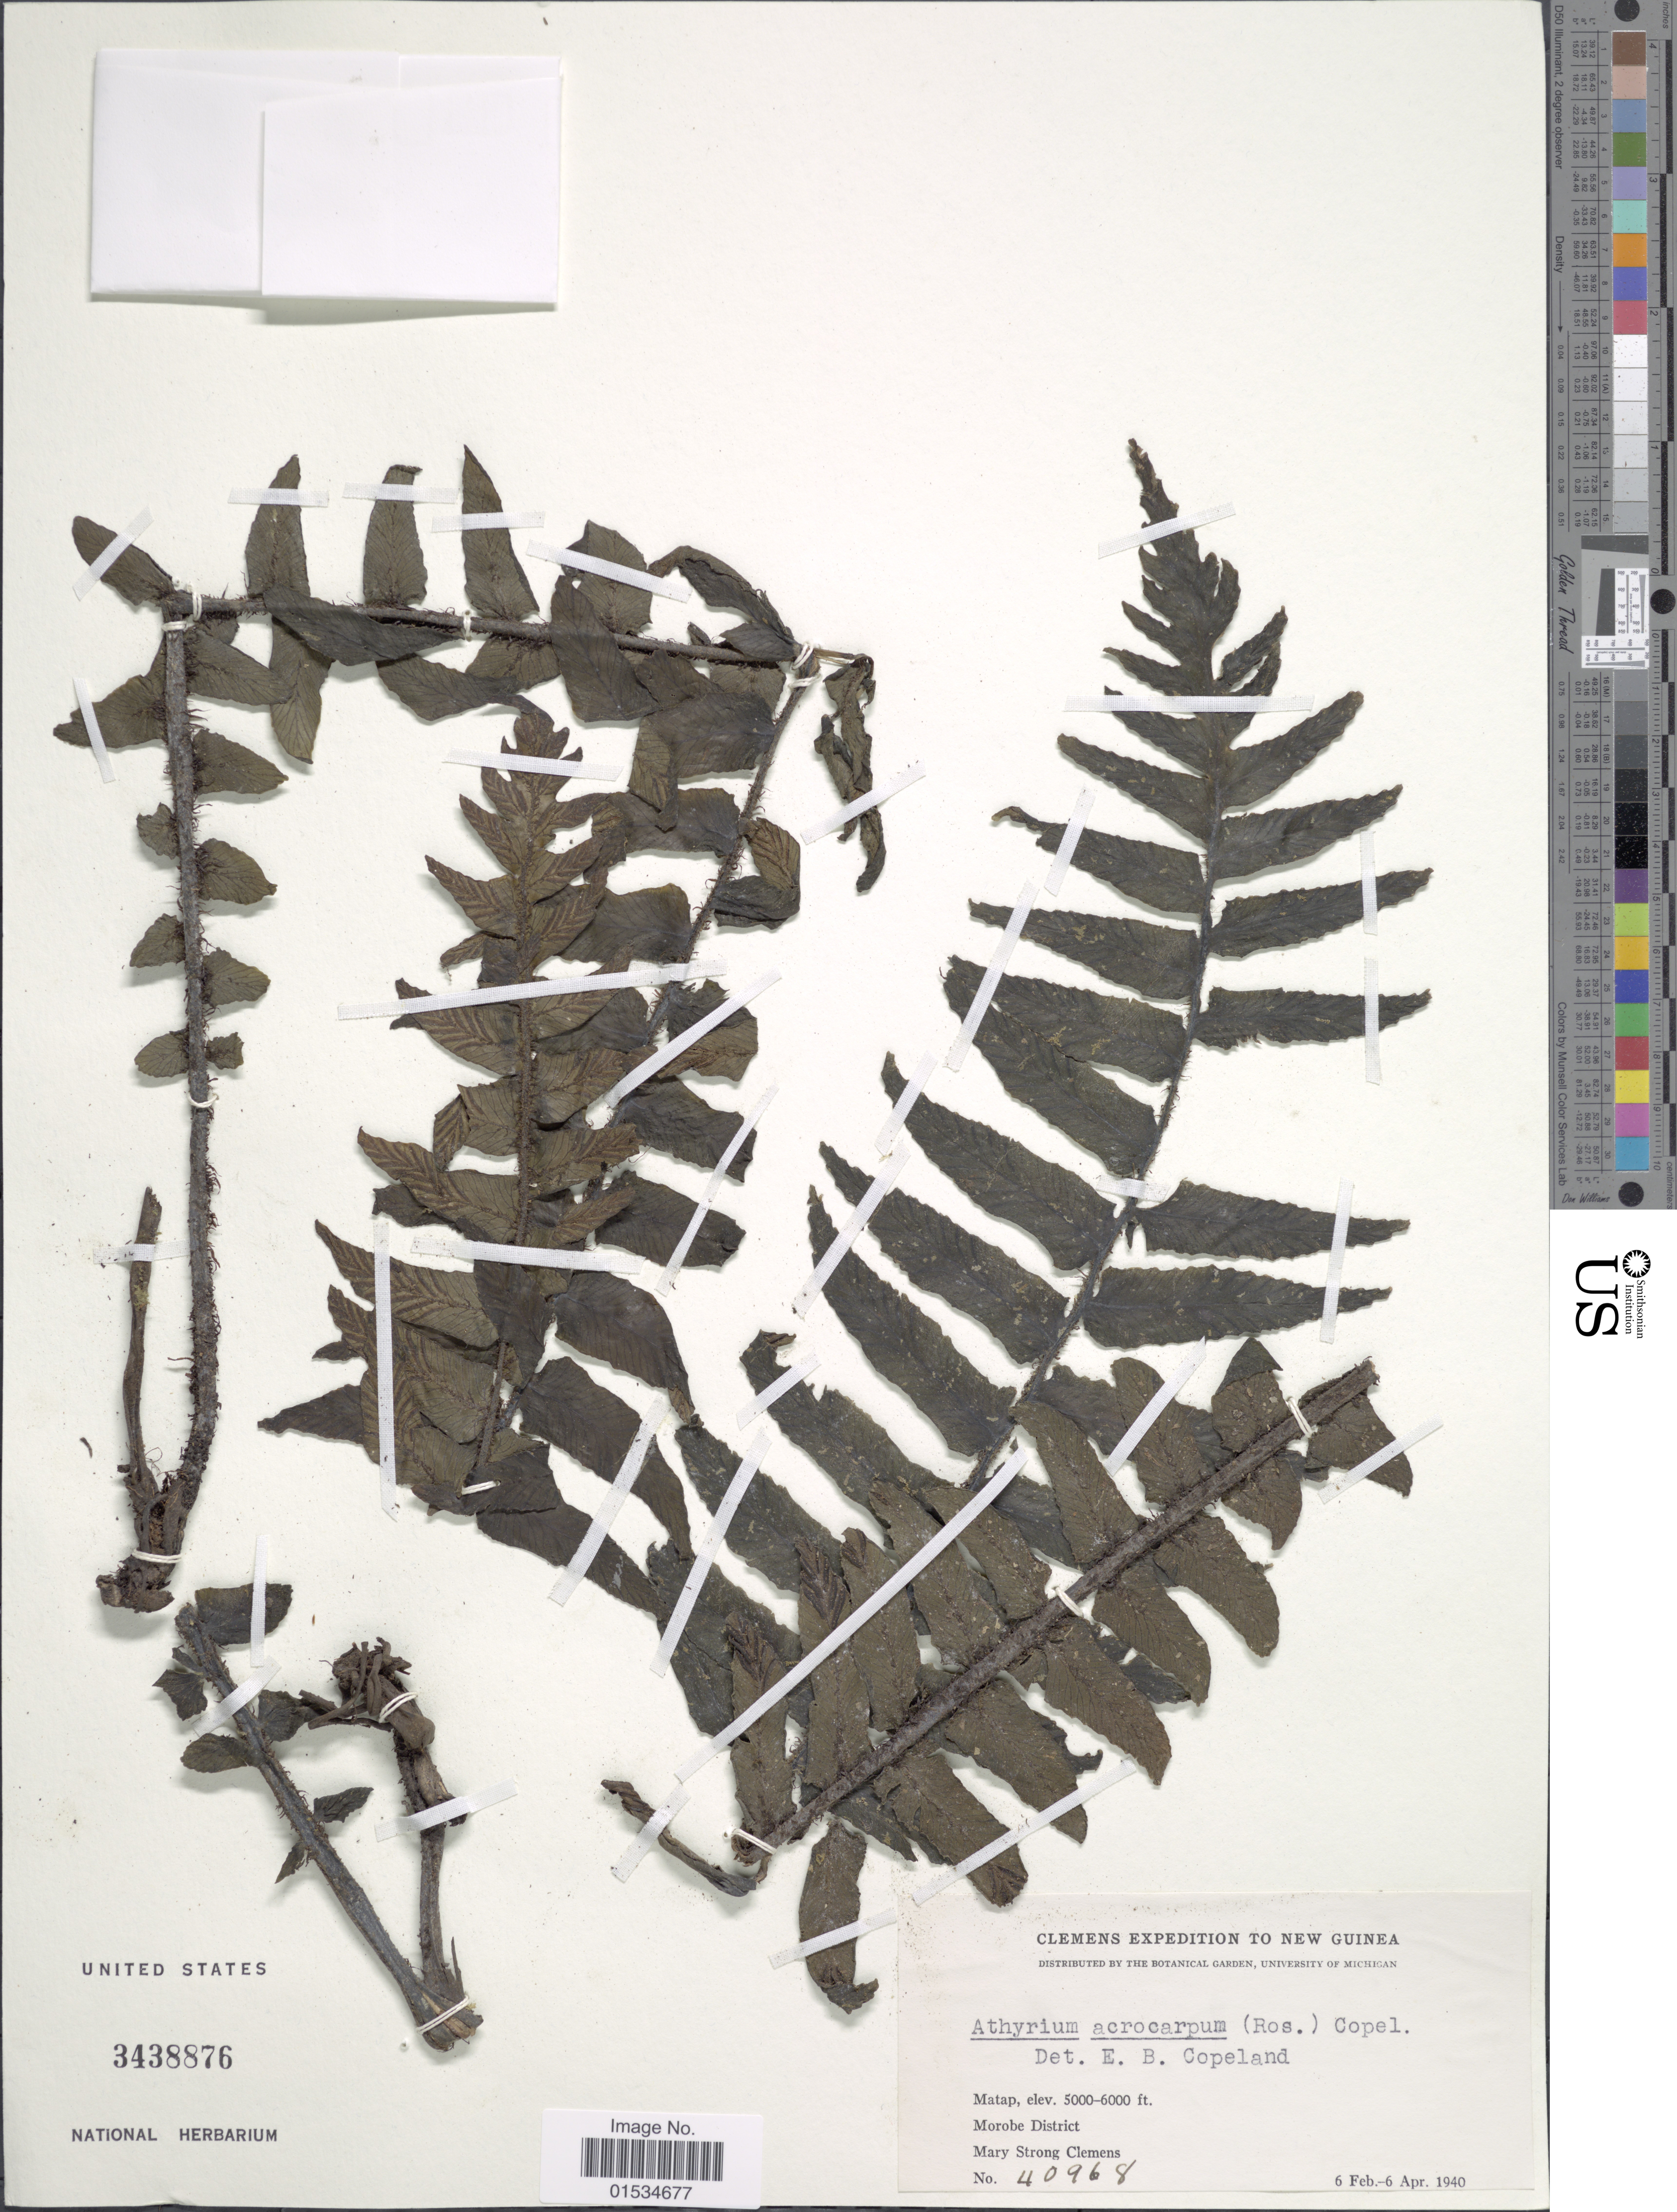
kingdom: Plantae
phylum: Tracheophyta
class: Polypodiopsida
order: Polypodiales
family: Athyriaceae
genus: Diplazium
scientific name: Diplazium acrocarpum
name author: Rosenst.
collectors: M. S. Clemens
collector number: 40968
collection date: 1940-02-06/1940-04-06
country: Papua New Guinea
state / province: Morobe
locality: Matap, Morobe District, Expedition to New Guinea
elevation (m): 1524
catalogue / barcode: US 3438876